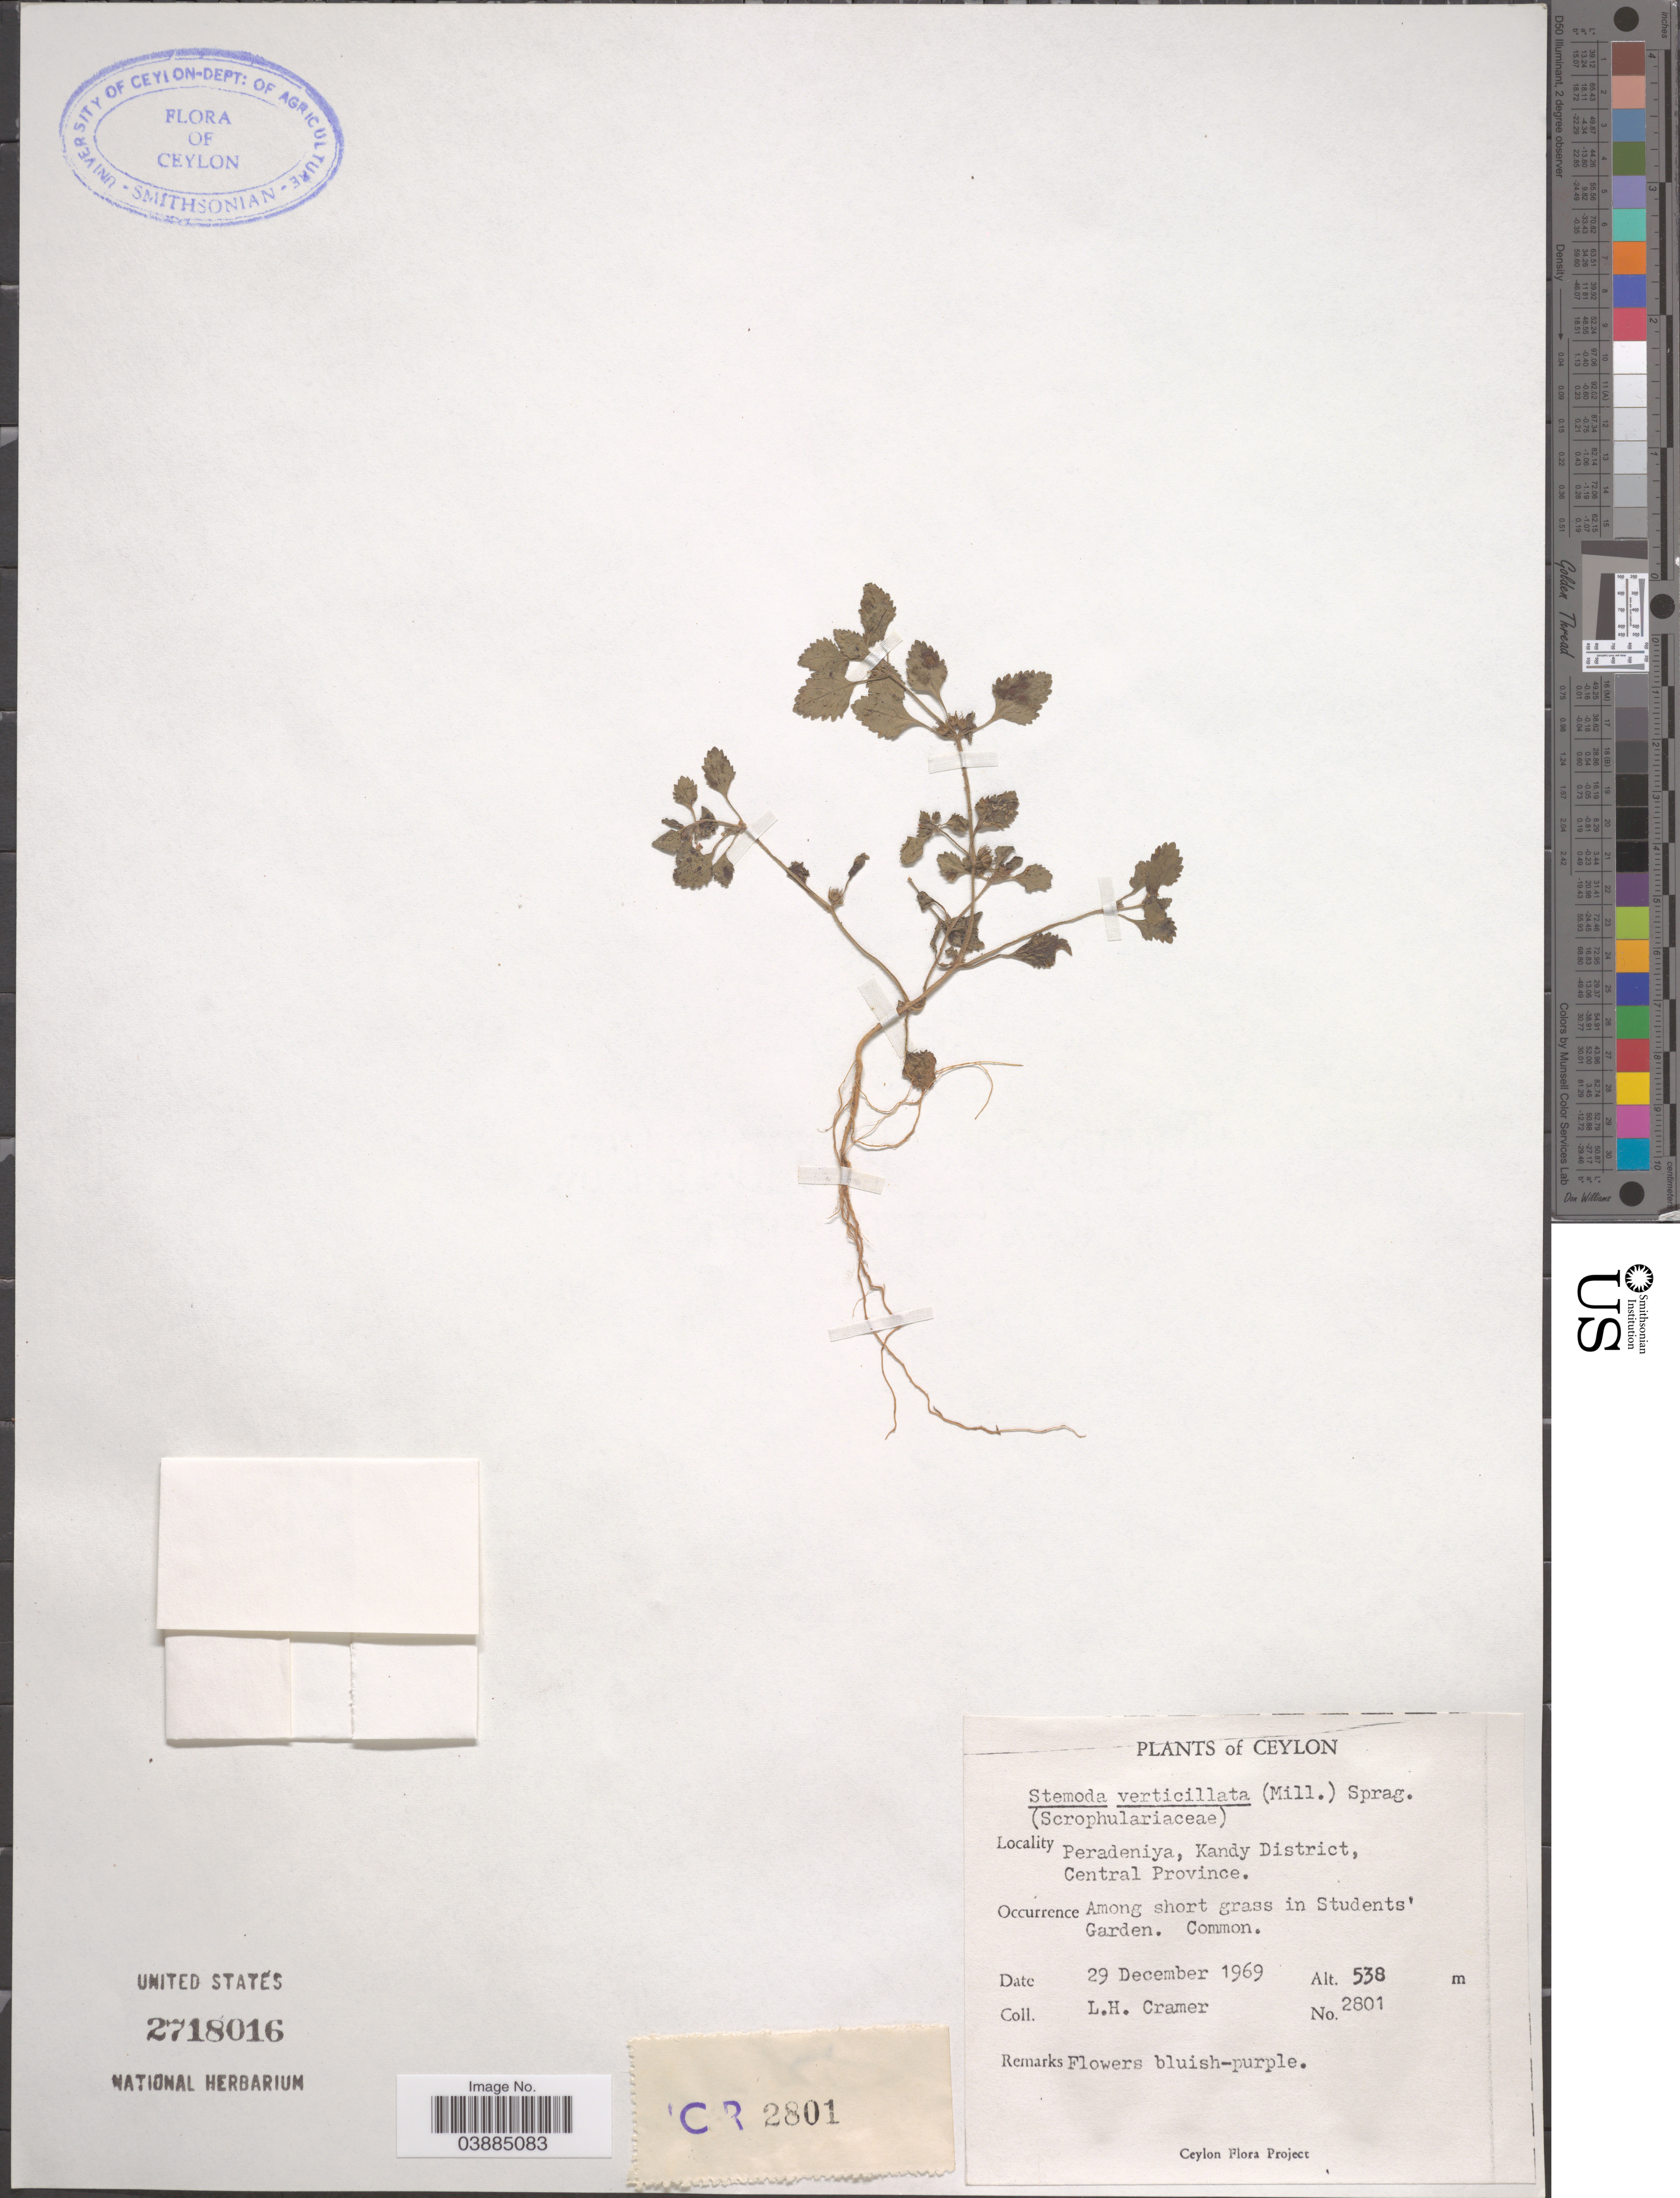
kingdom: Plantae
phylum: Tracheophyta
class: Magnoliopsida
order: Lamiales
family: Plantaginaceae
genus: Stemodia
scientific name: Stemodia verticillata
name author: (Mill.) Hassl.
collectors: L. H. Cramer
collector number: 2801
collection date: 1969-12-29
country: Sri Lanka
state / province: Central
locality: Ceylon. Peradeniya, Kandy District. In Students' Garden.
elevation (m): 538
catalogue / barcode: US 2718016